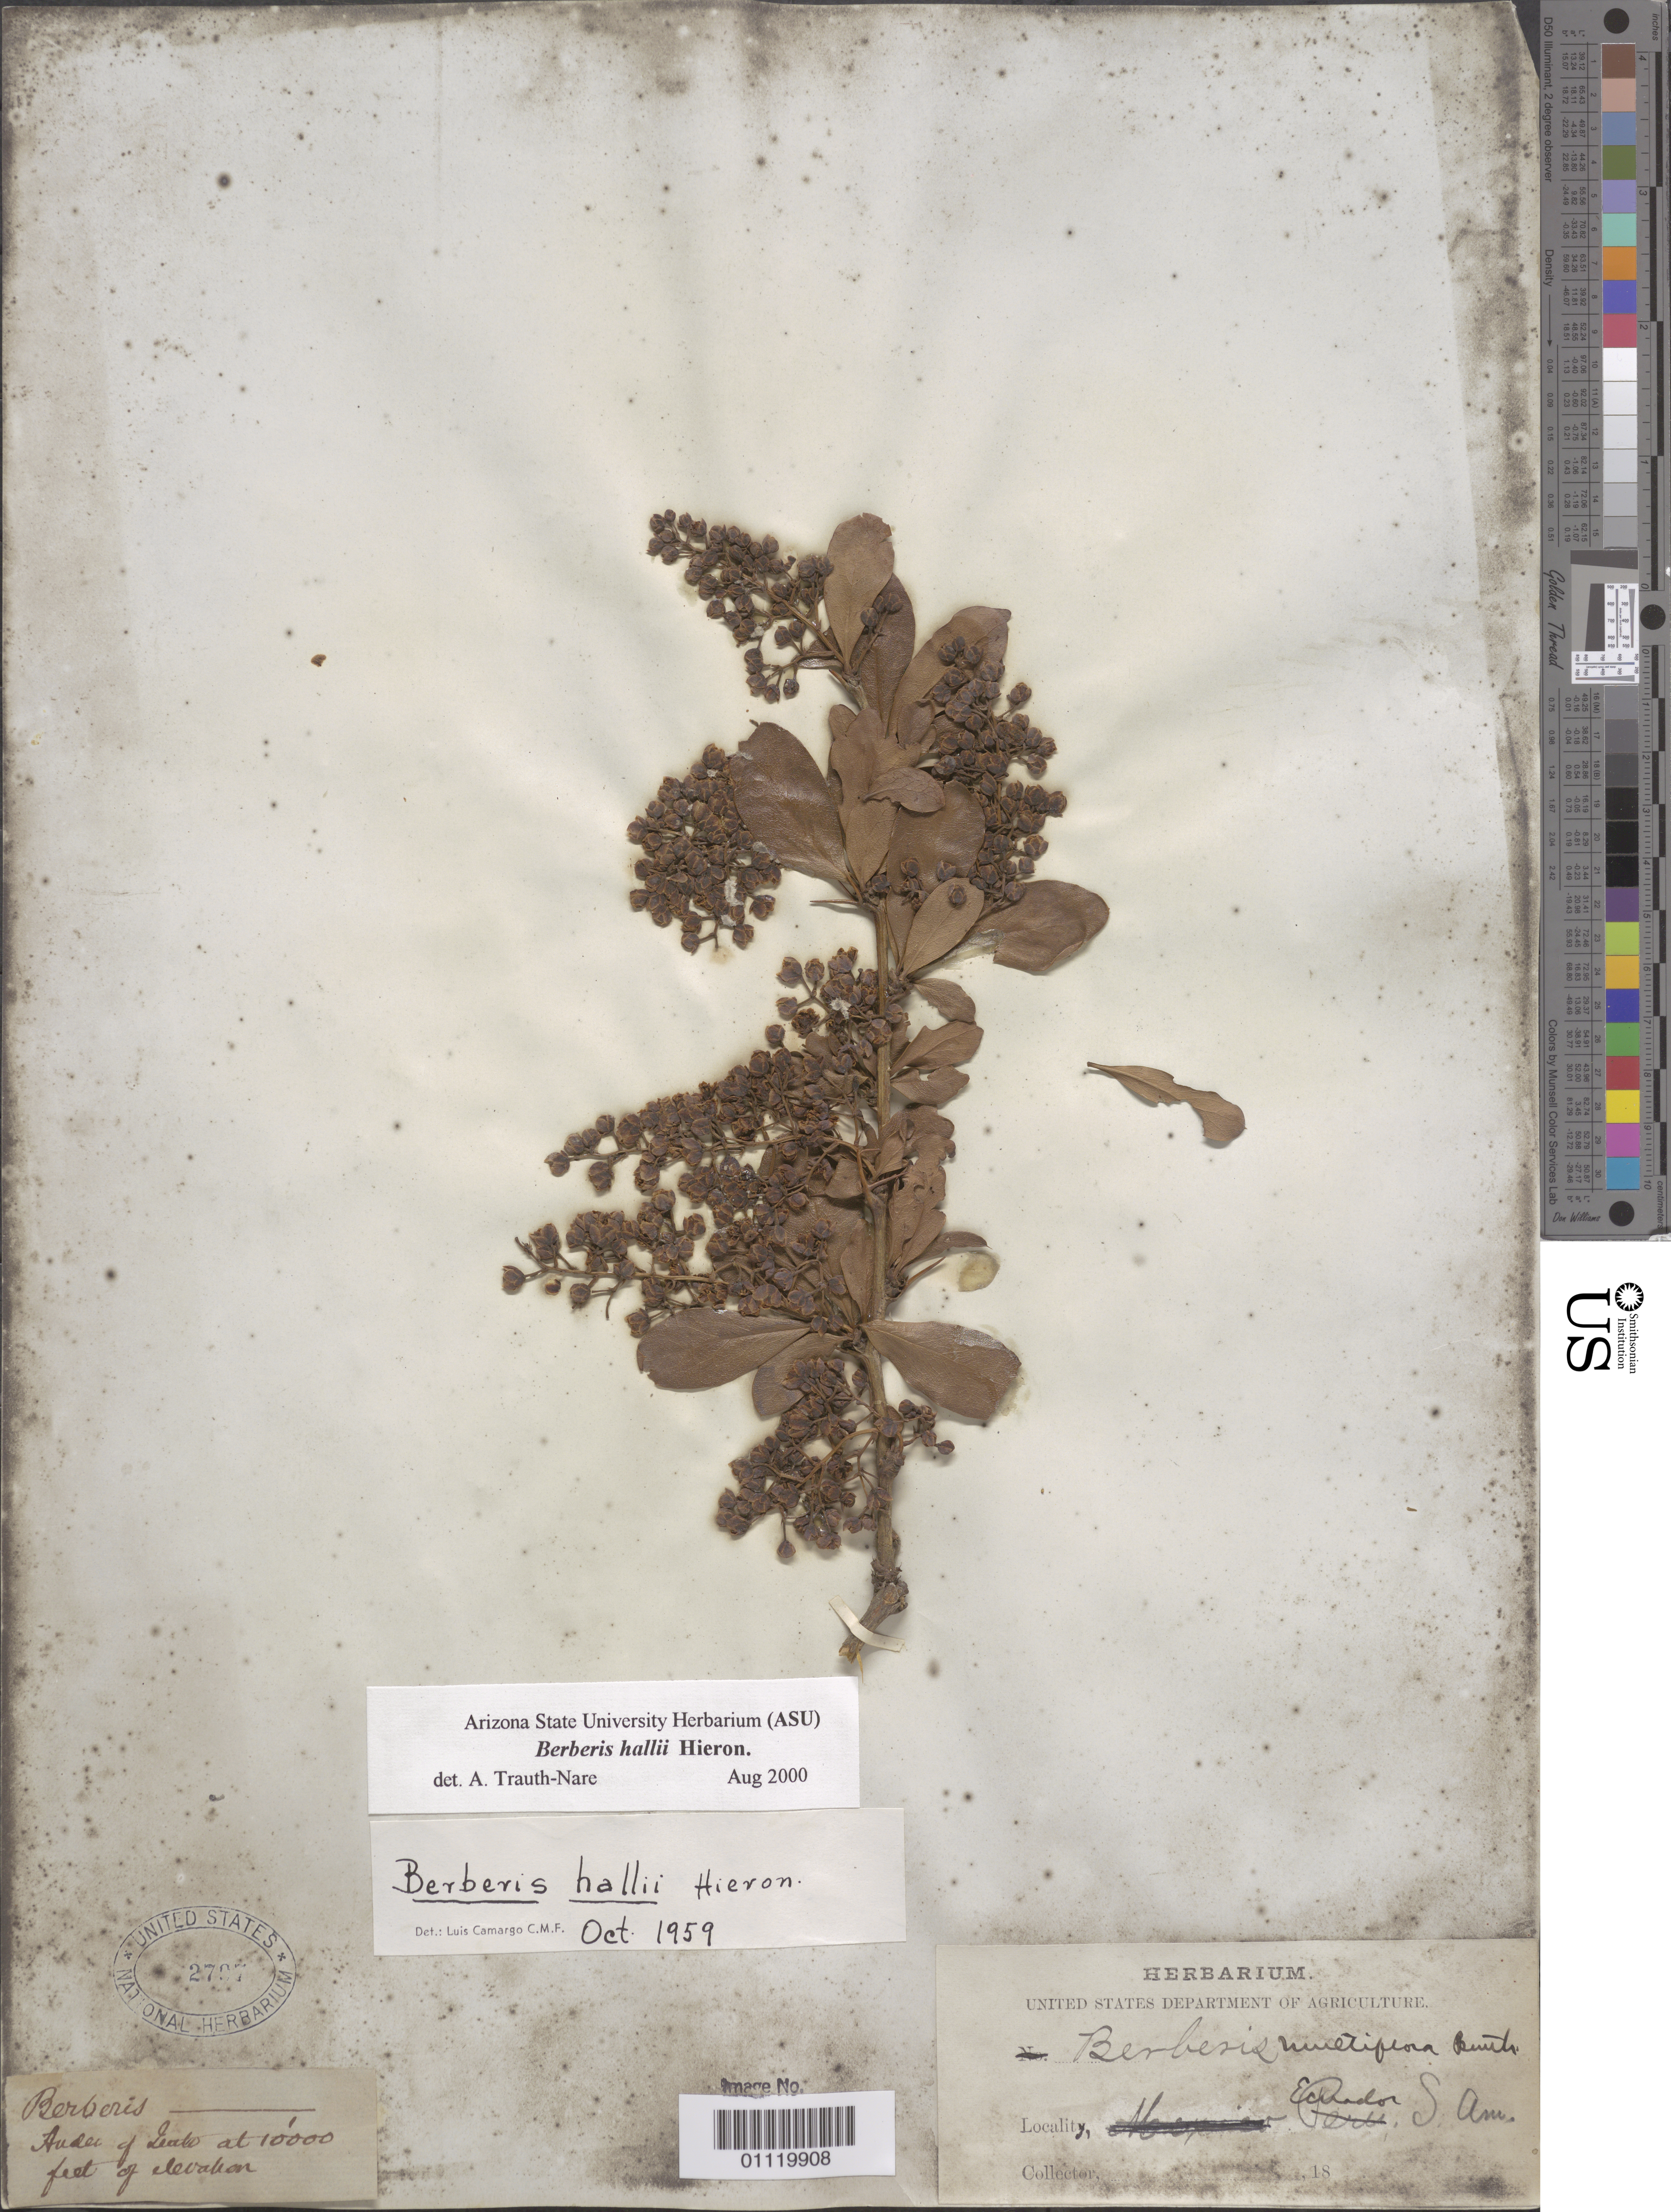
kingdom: Plantae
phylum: Tracheophyta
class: Magnoliopsida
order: Ranunculales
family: Berberidaceae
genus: Berberis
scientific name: Berberis hallii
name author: Hieron.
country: Ecuador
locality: Possibly in Licto, Chimborazo Province.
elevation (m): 3048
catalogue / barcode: US 2797